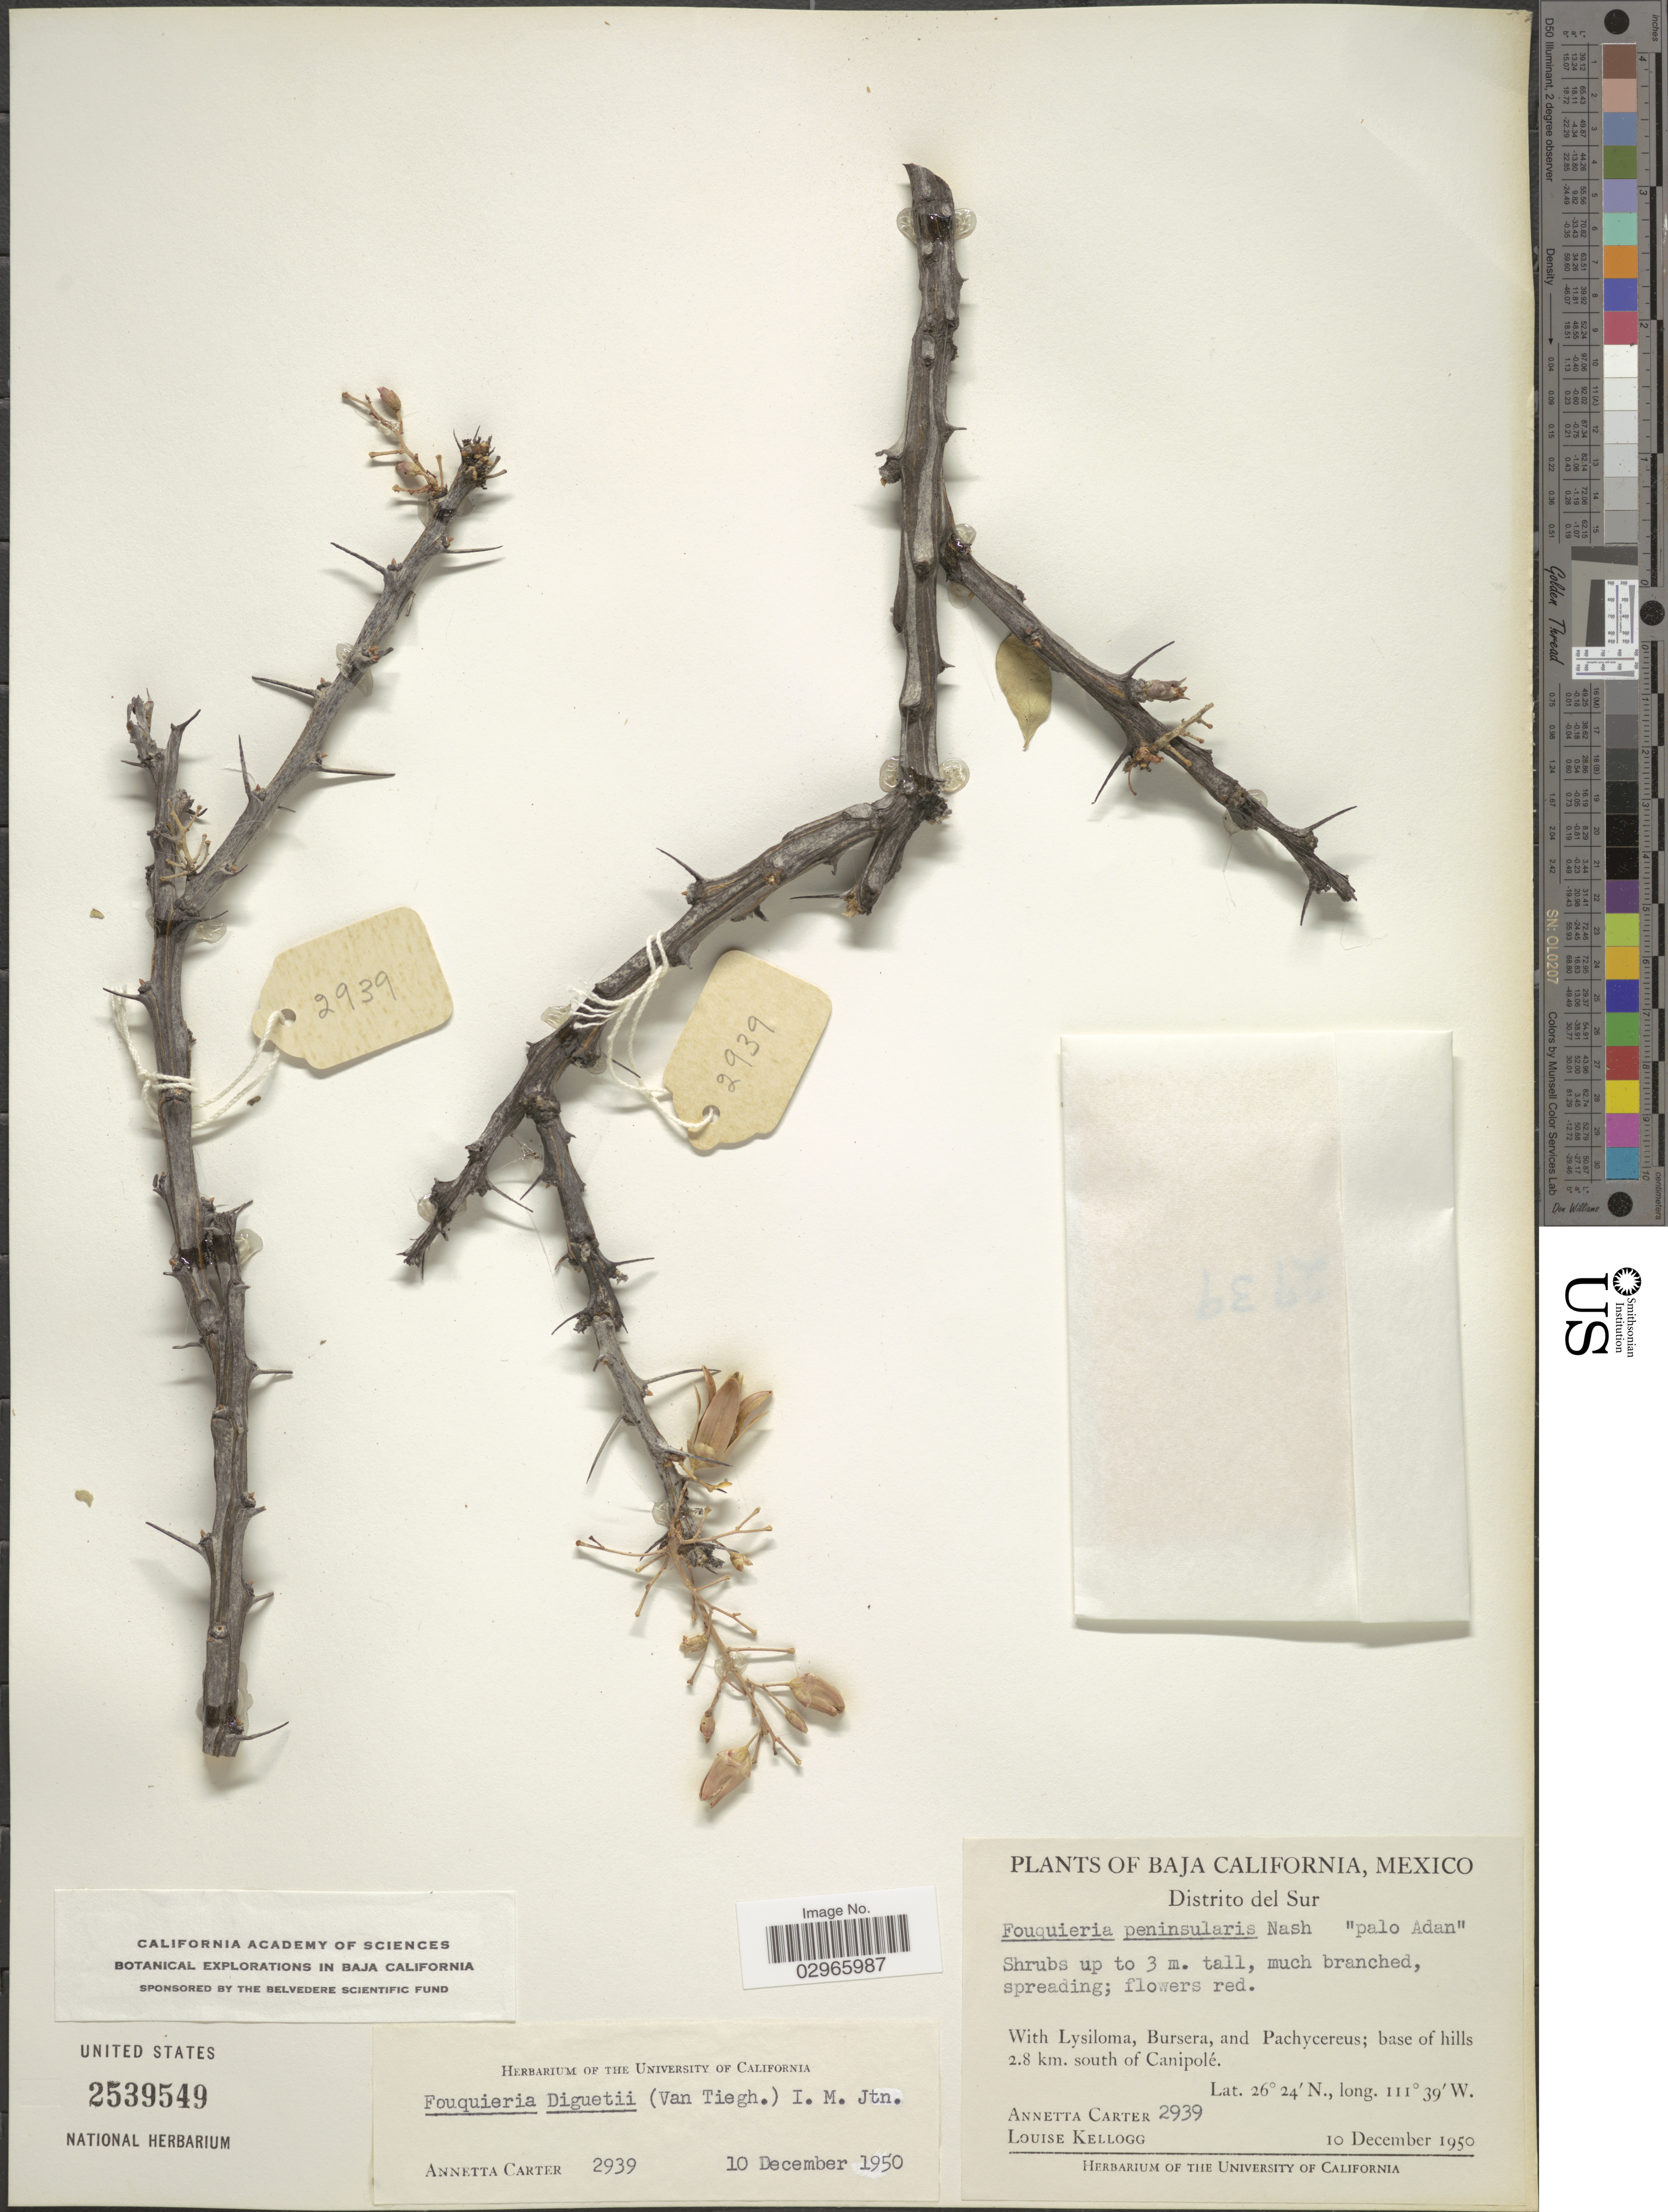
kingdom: Plantae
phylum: Tracheophyta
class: Magnoliopsida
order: Ericales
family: Fouquieriaceae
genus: Fouquieria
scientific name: Fouquieria diguetii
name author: (Tiegh.) I.M. Johnst.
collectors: A. Carter & L. Kellog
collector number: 2939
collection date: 1950-12-10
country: Mexico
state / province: Baja California Sur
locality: Distrito del Sur. Base of hills 2.8 km. south of Canipolé.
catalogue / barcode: US 2539549